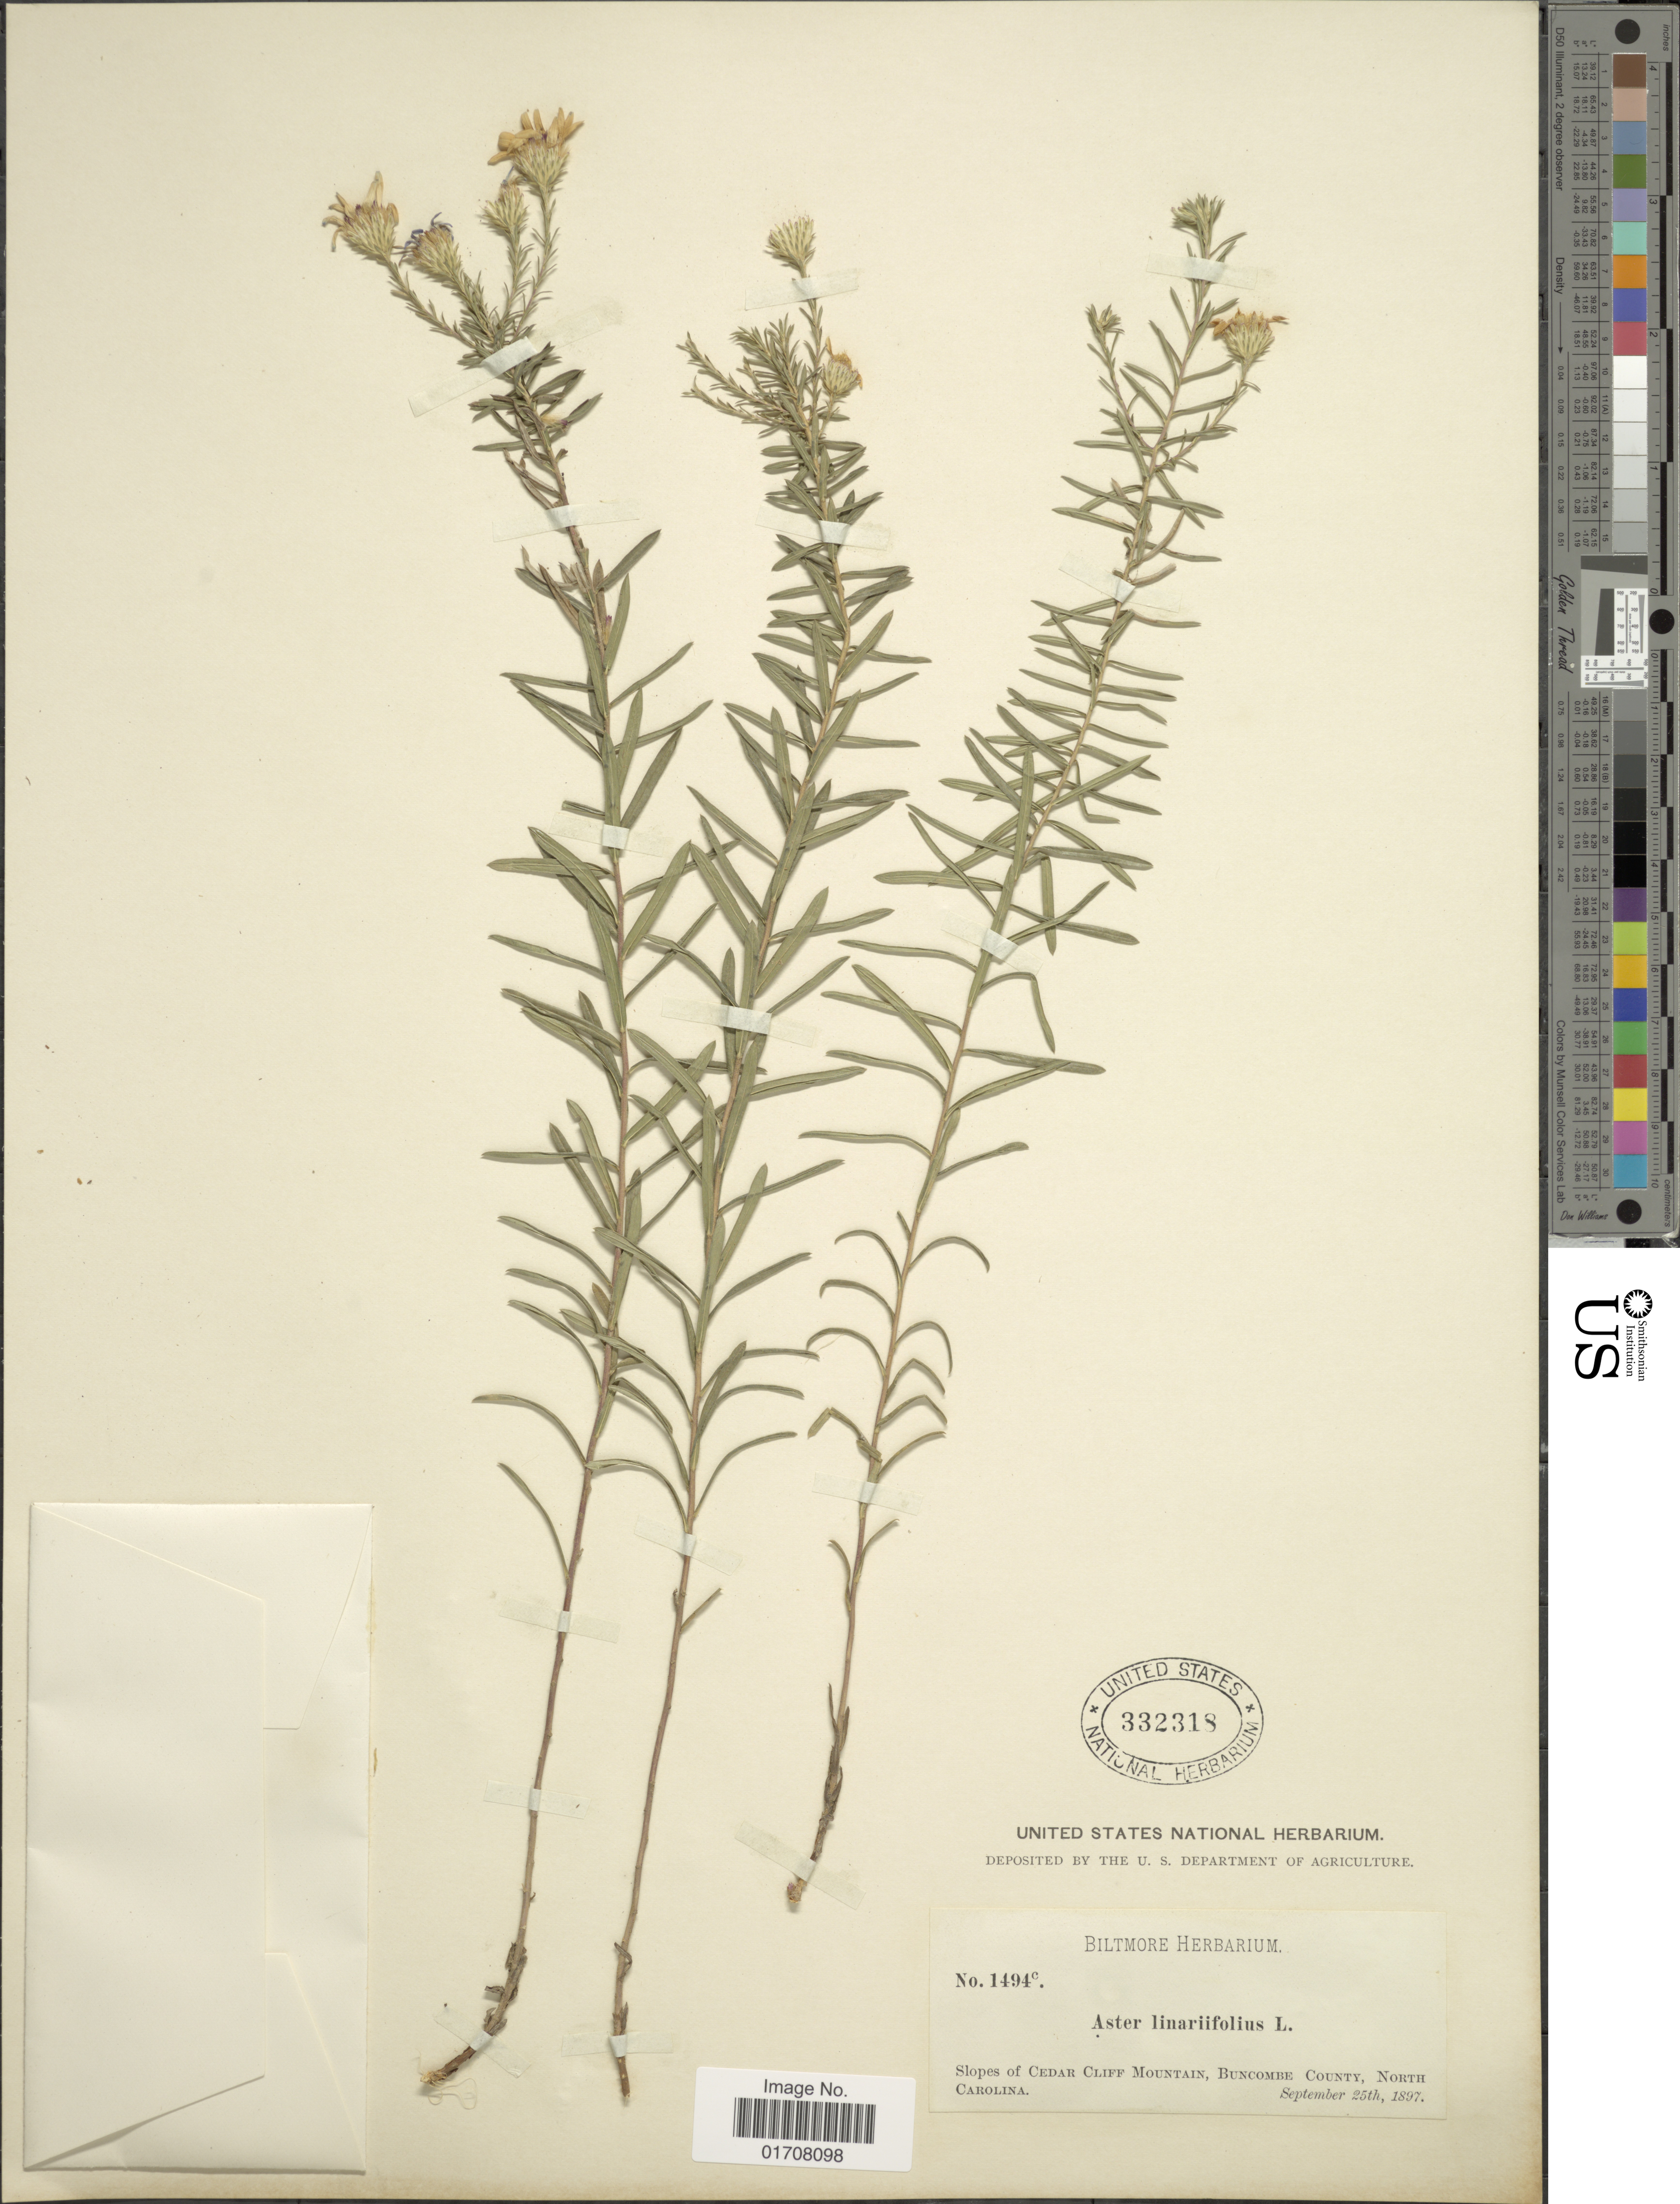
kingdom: Plantae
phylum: Tracheophyta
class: Magnoliopsida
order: Asterales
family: Asteraceae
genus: Ionactis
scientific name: Ionactis linariifolia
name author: (L.) Greene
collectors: ex herb. Biltmore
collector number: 1494c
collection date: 1897-09-25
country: United States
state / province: North Carolina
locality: Slopes of Cedar Cliff Mountain, Buncombe County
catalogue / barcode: US 332318